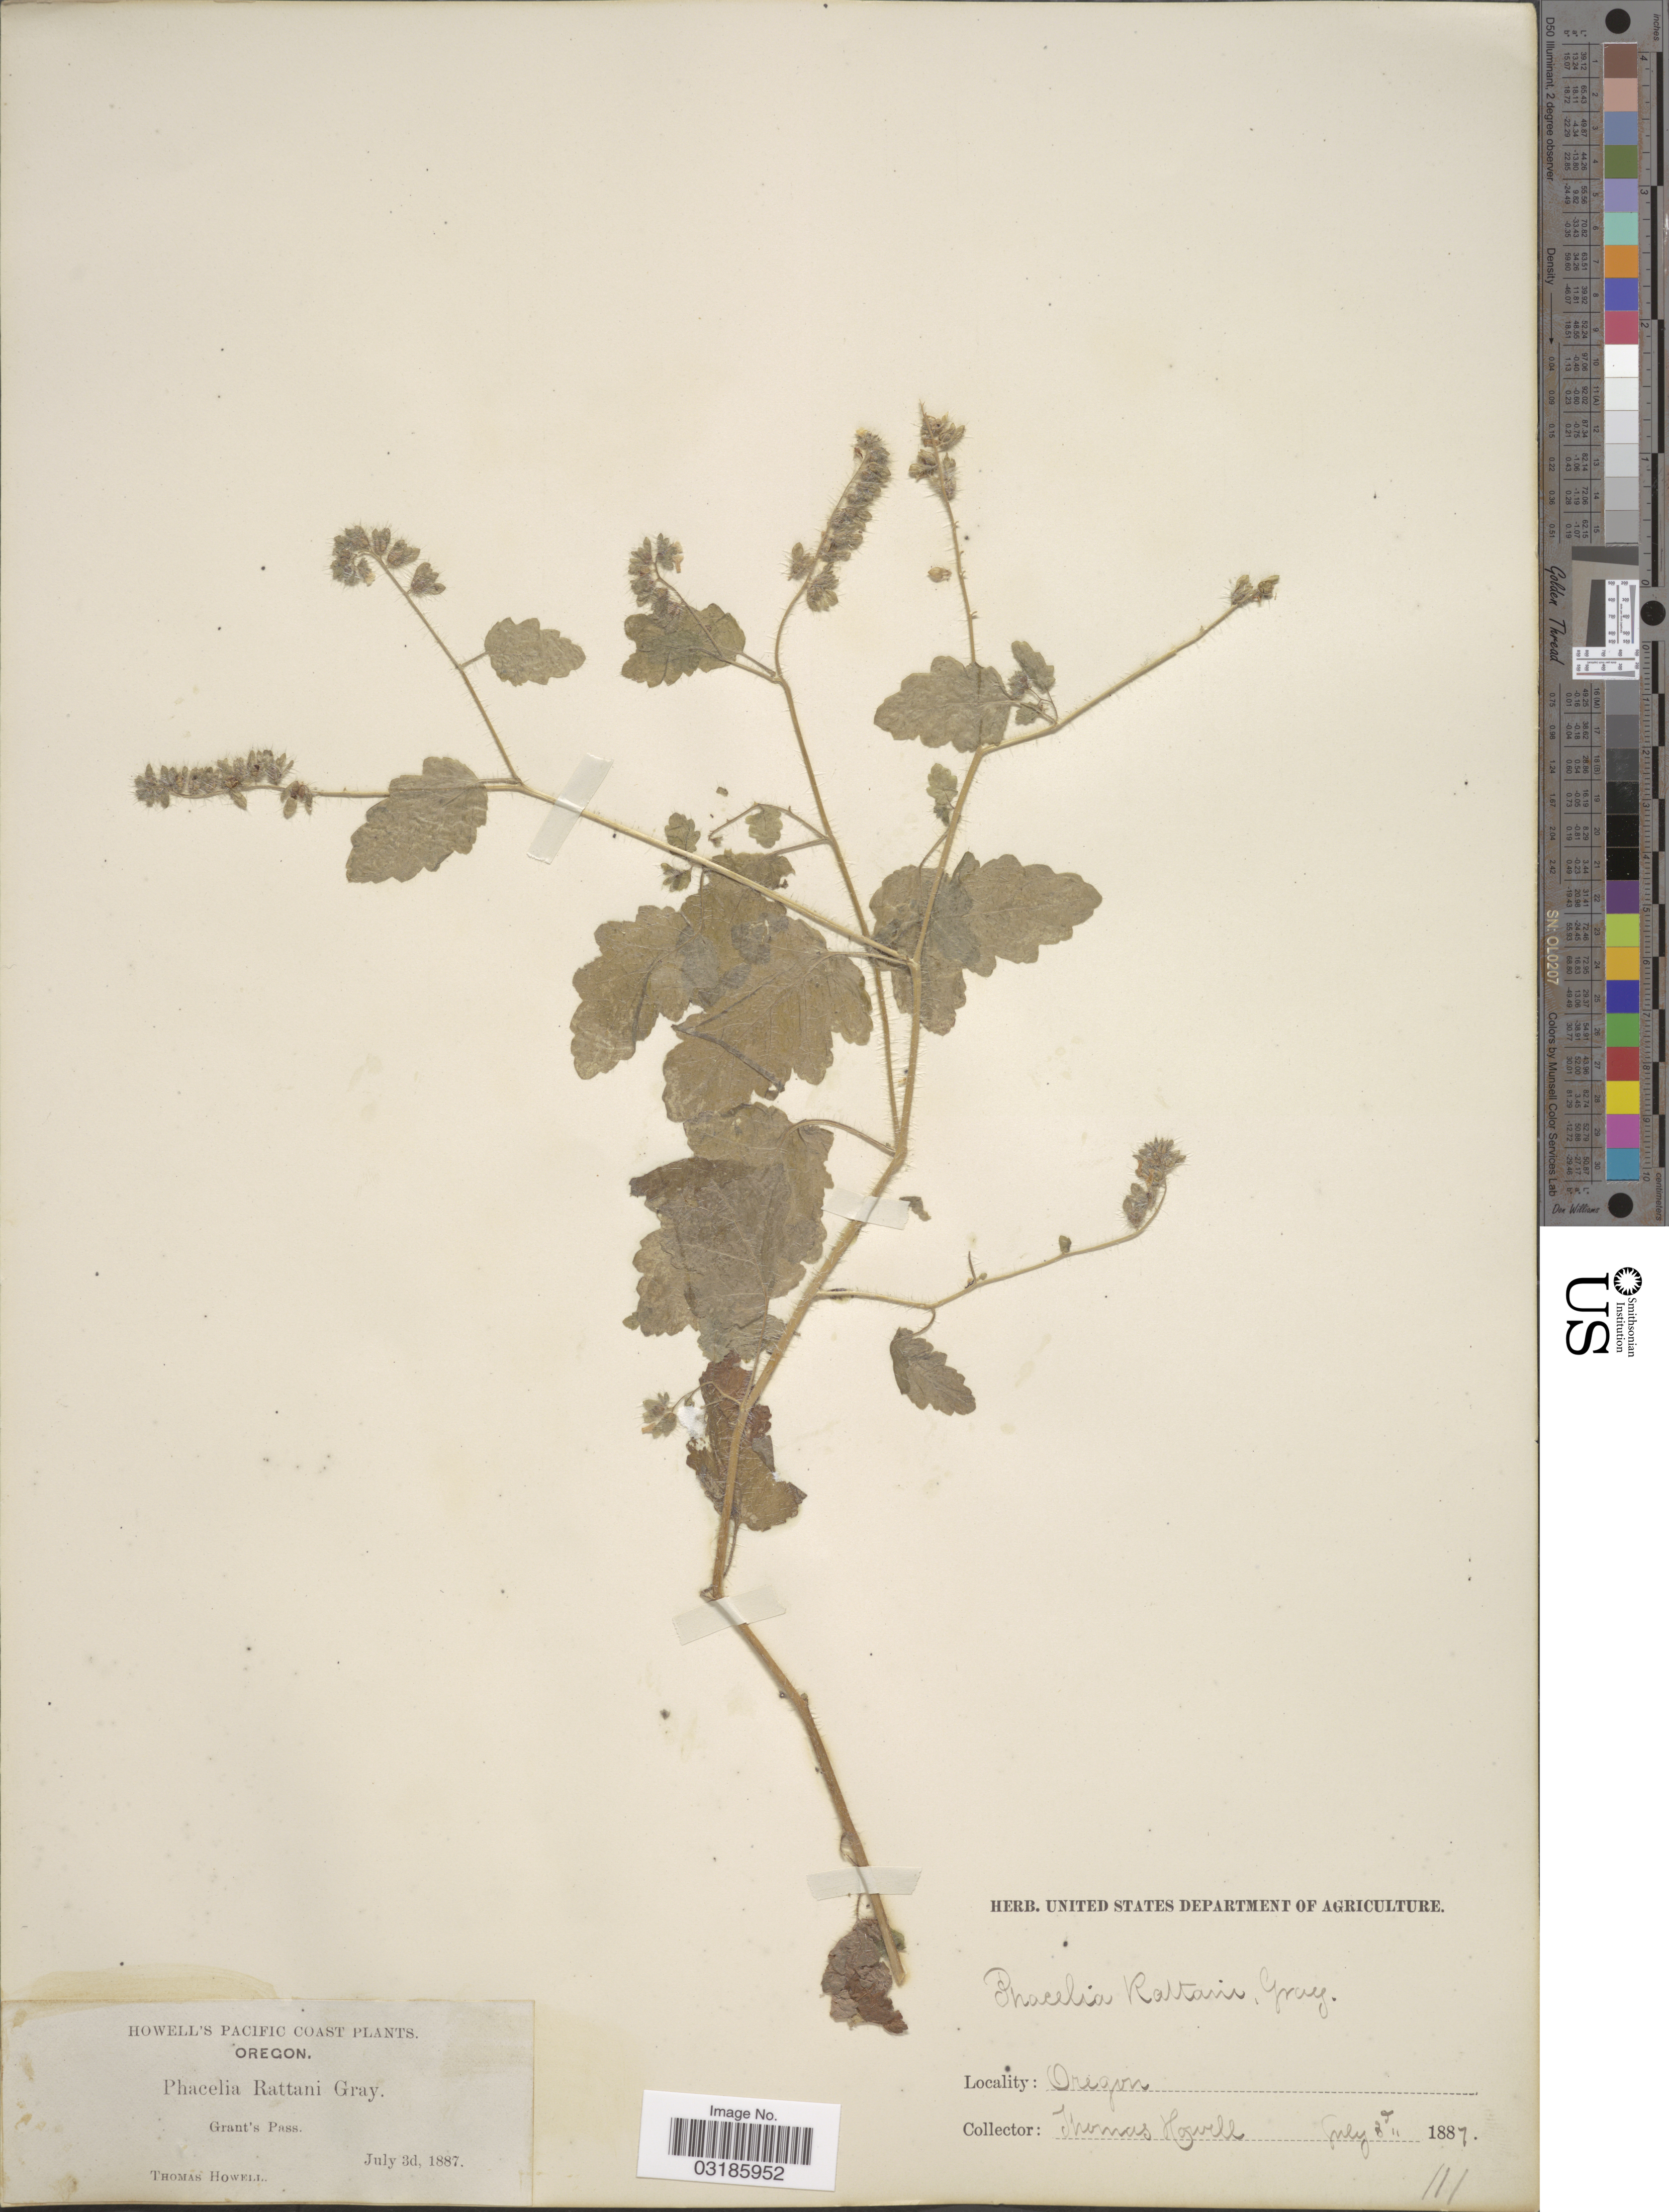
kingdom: Plantae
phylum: Tracheophyta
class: Magnoliopsida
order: Boraginales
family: Hydrophyllaceae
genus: Phacelia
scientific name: Phacelia rattanii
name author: A. Gray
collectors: T. Howell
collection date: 1887-07-03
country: United States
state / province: Oregon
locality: Pacific Coast. Grant's Pass.